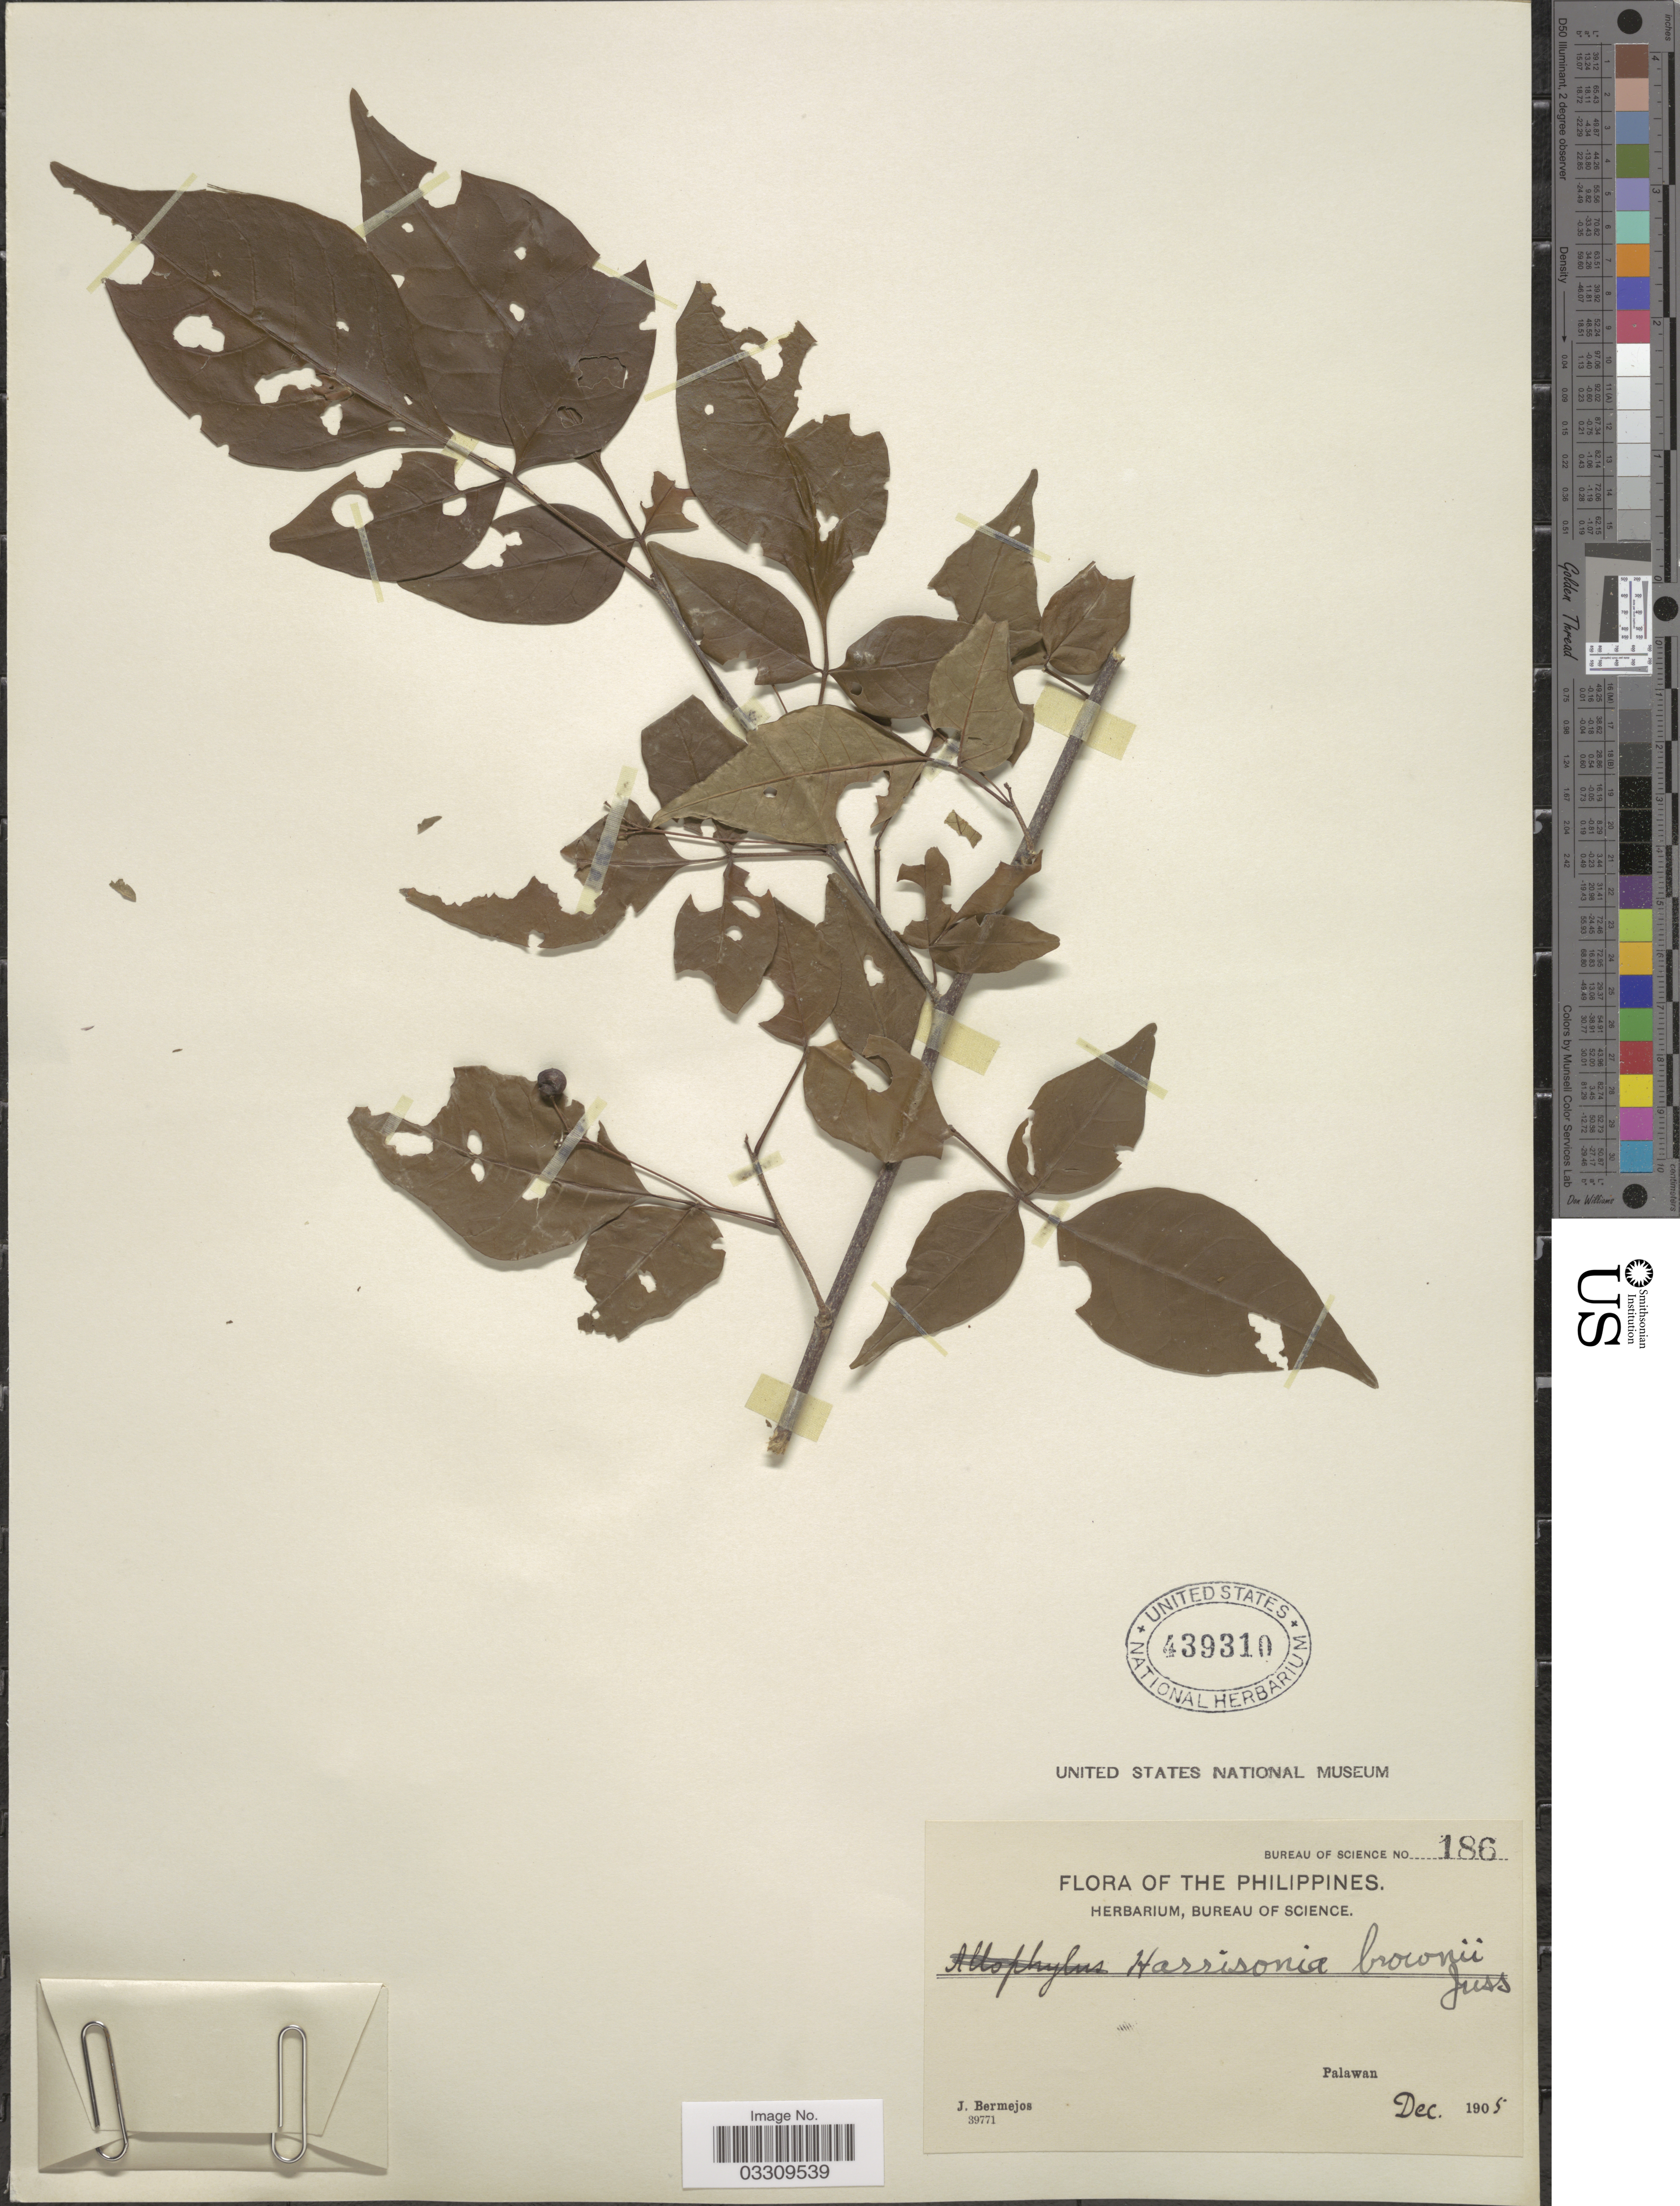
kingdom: Plantae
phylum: Tracheophyta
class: Magnoliopsida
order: Sapindales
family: Rutaceae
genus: Harrisonia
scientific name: Harrisonia brownii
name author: A. Juss.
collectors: J. Bermejos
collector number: Bureau of Science 186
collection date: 1905-12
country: Philippines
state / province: Mimaropa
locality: Palawan.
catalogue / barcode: US 439310